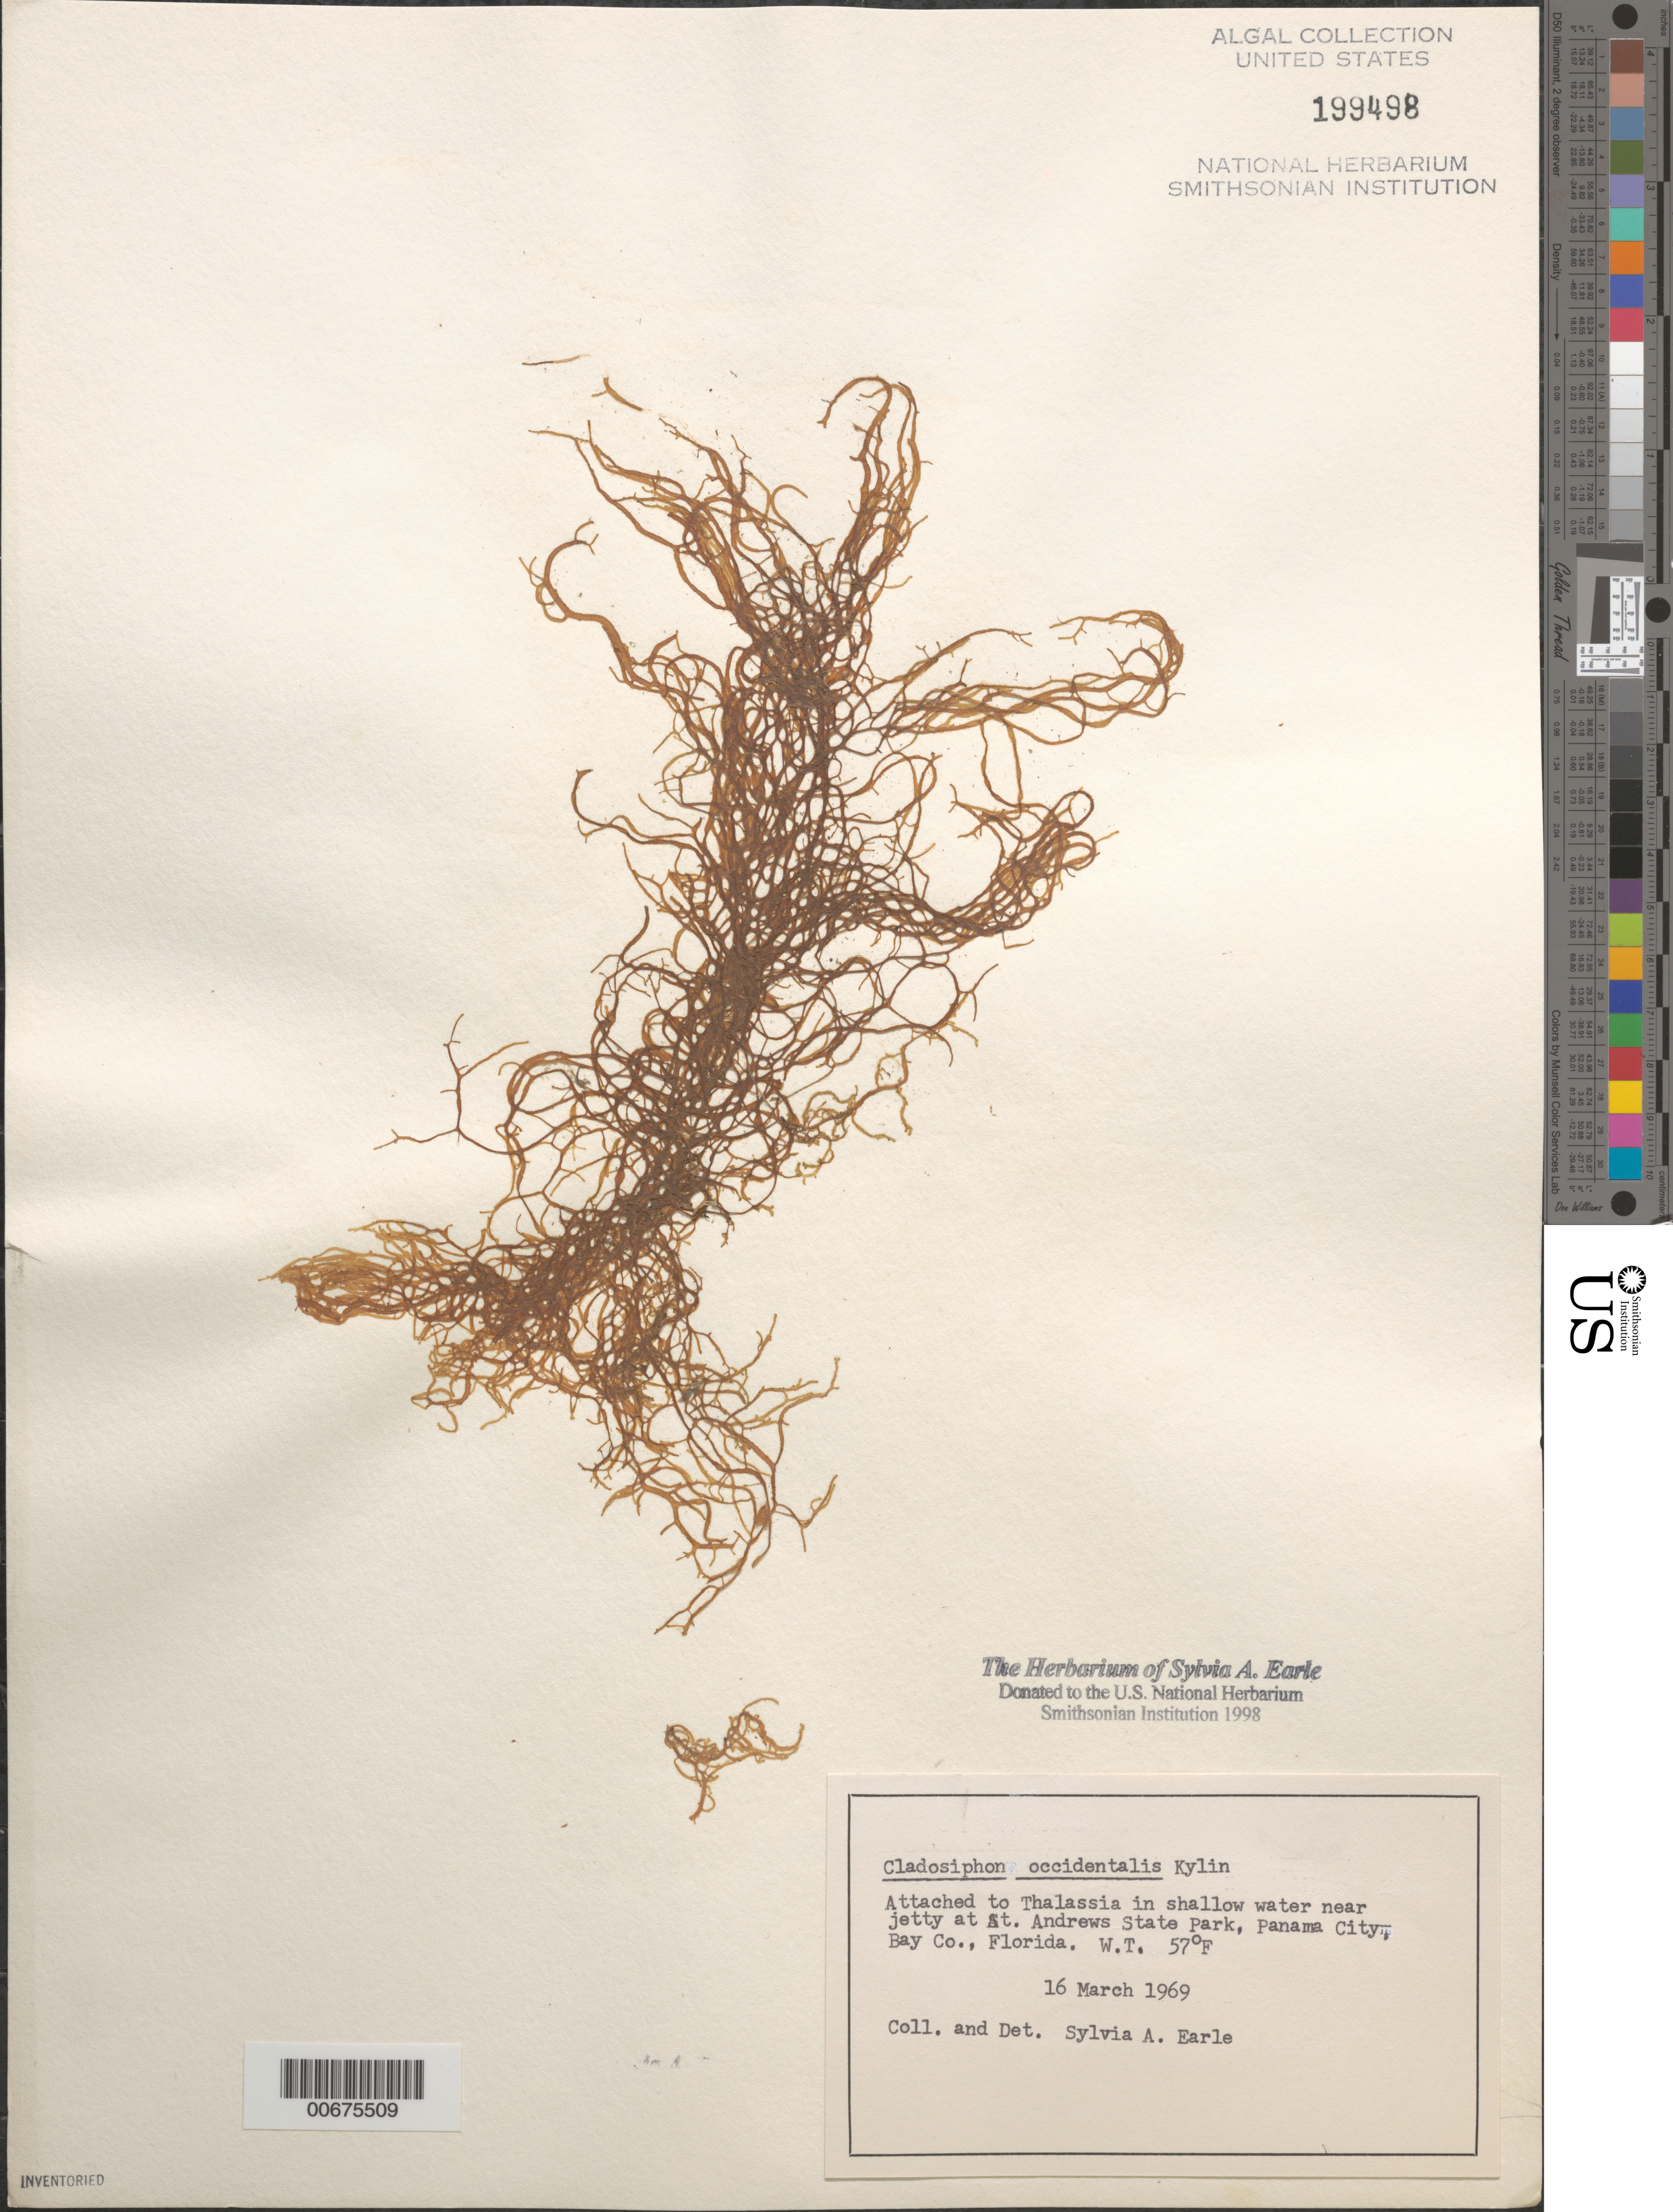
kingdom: Chromista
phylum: Ochrophyta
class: Phaeophyceae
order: Ectocarpales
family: Chordariaceae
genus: Cladosiphon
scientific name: Cladosiphon occidentalis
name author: Kylin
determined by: Earle, S. A.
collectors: S. A. Earle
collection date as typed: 16 Mar 1969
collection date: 1969-03-16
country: United States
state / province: Florida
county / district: Bay County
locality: St. Andrews State Park, Panama City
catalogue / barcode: US 199498